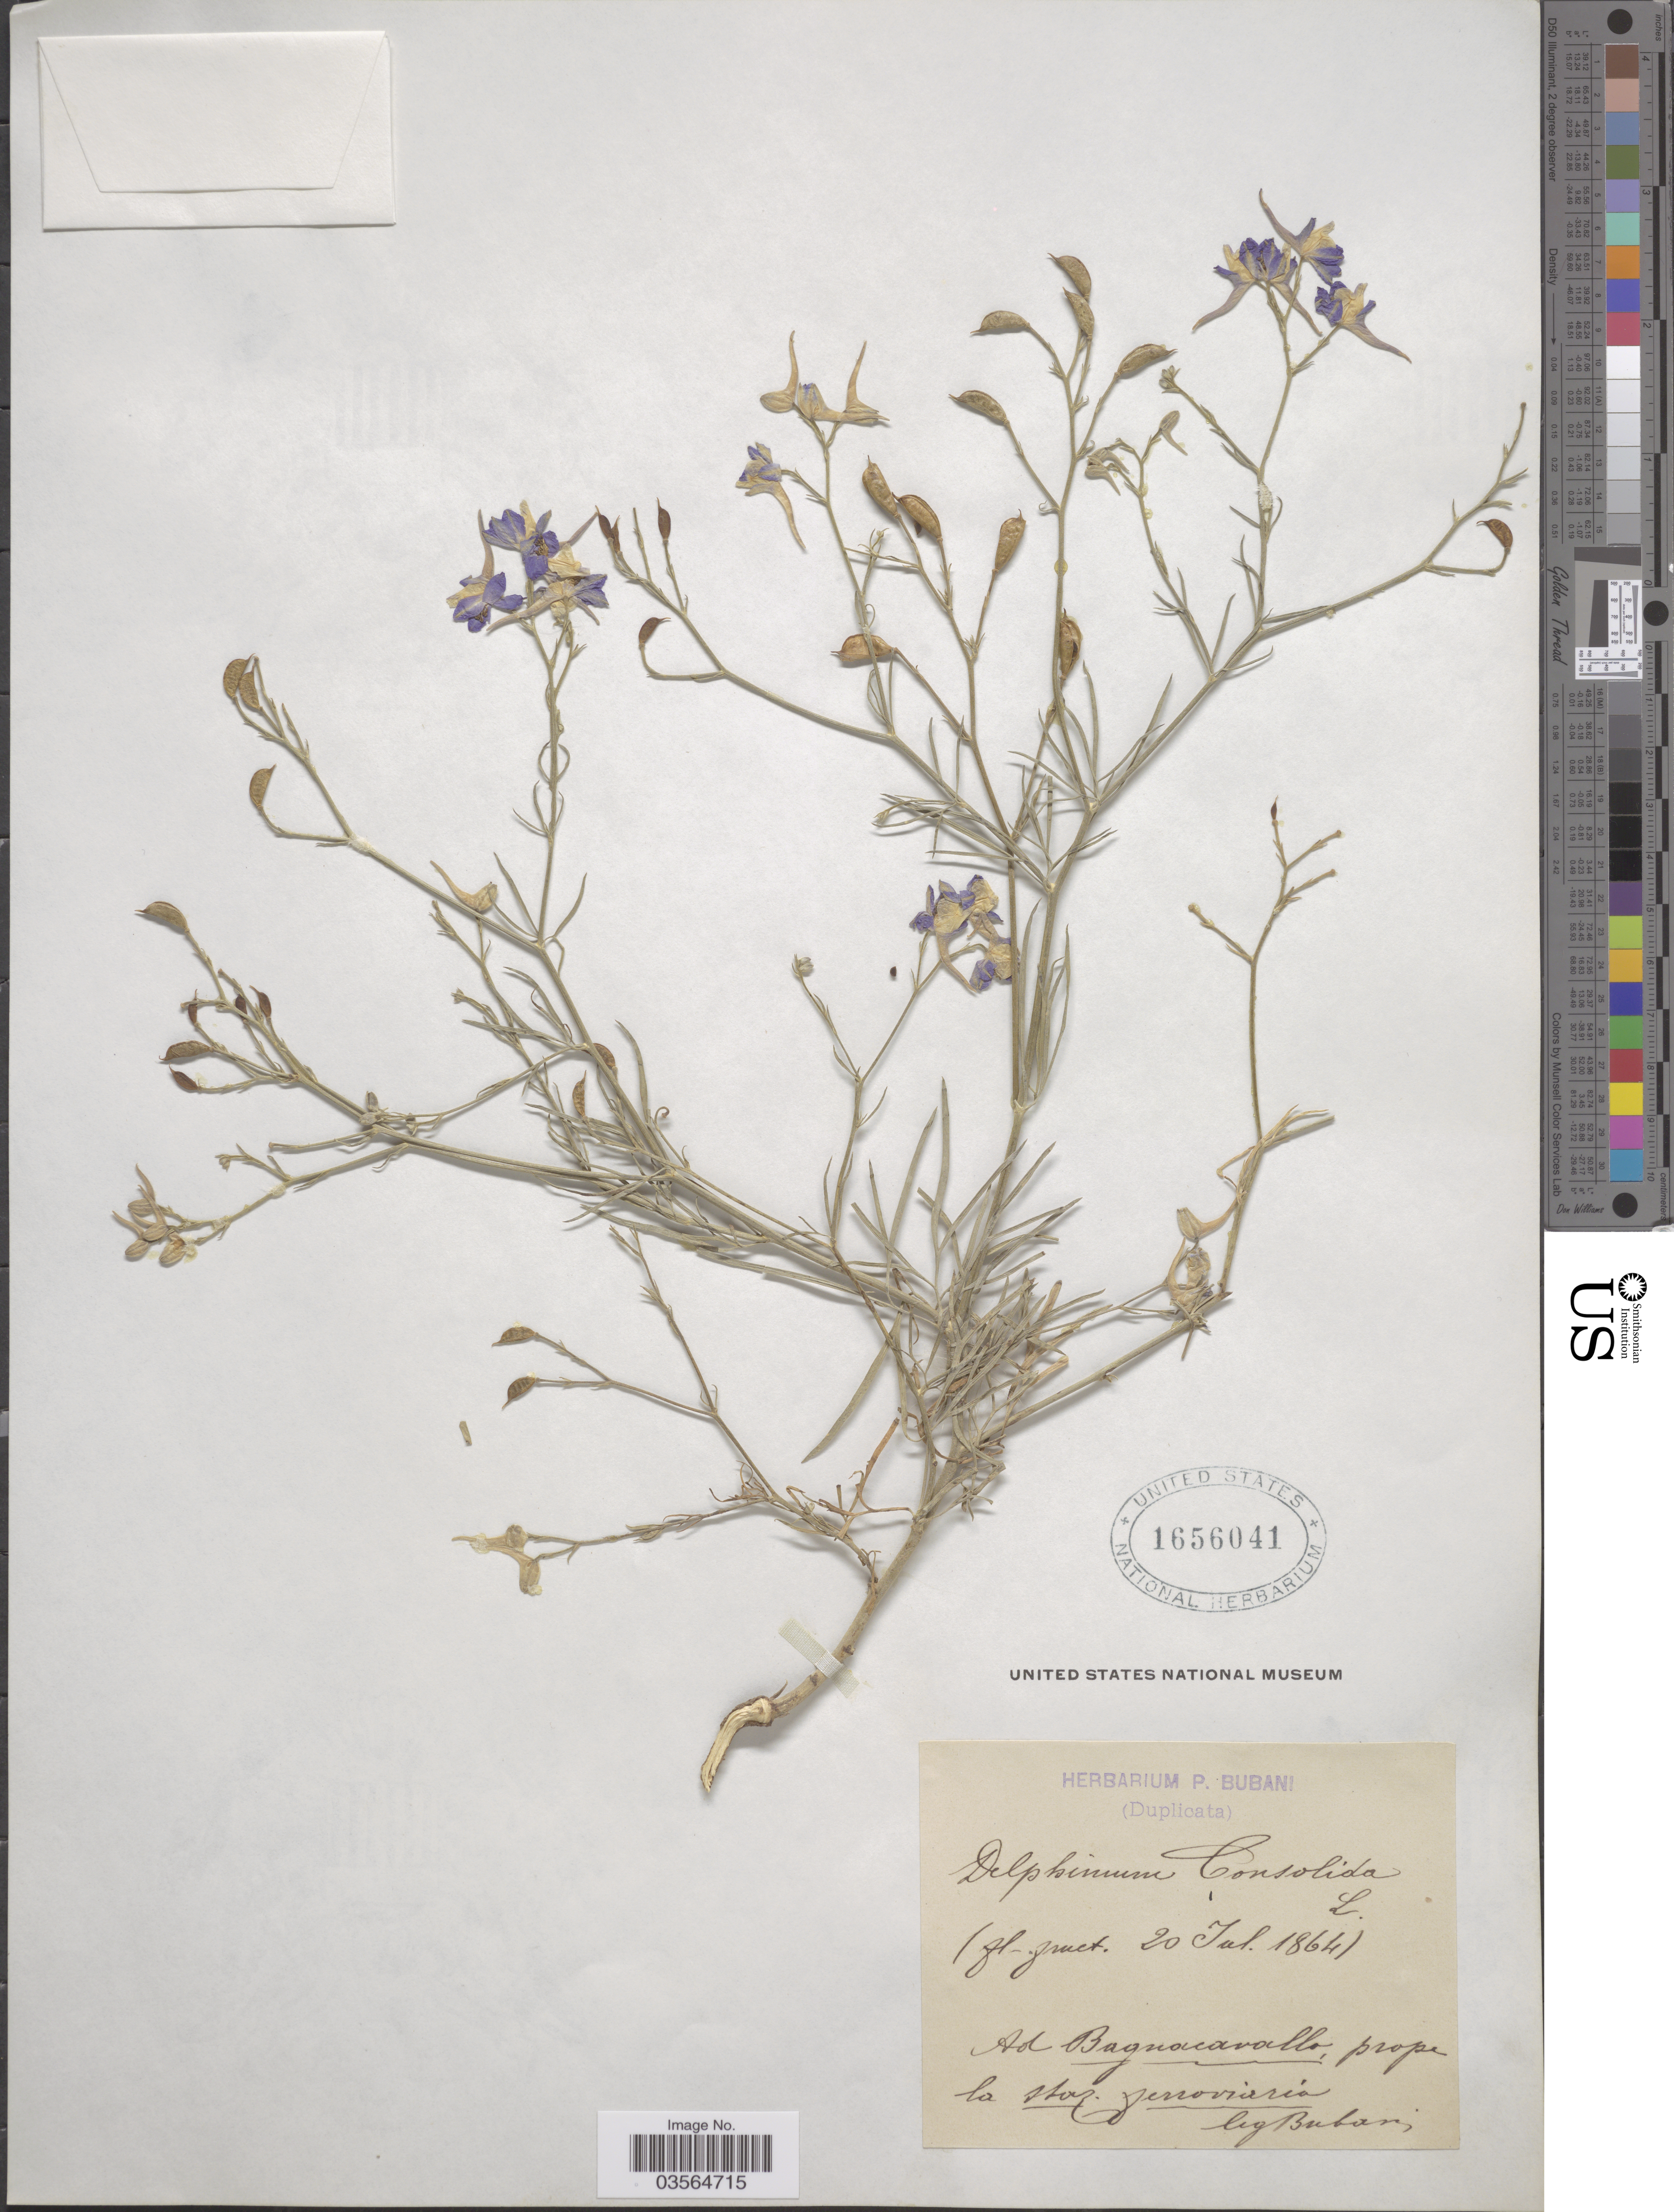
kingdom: Plantae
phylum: Tracheophyta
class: Magnoliopsida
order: Ranunculales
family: Ranunculaceae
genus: Delphinium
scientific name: Delphinium consolida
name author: L.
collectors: P. Bubani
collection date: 1864-07-20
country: Italy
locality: Ad Bagnacavallo, prope la staz. Ferroviaria.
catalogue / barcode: US 1656041